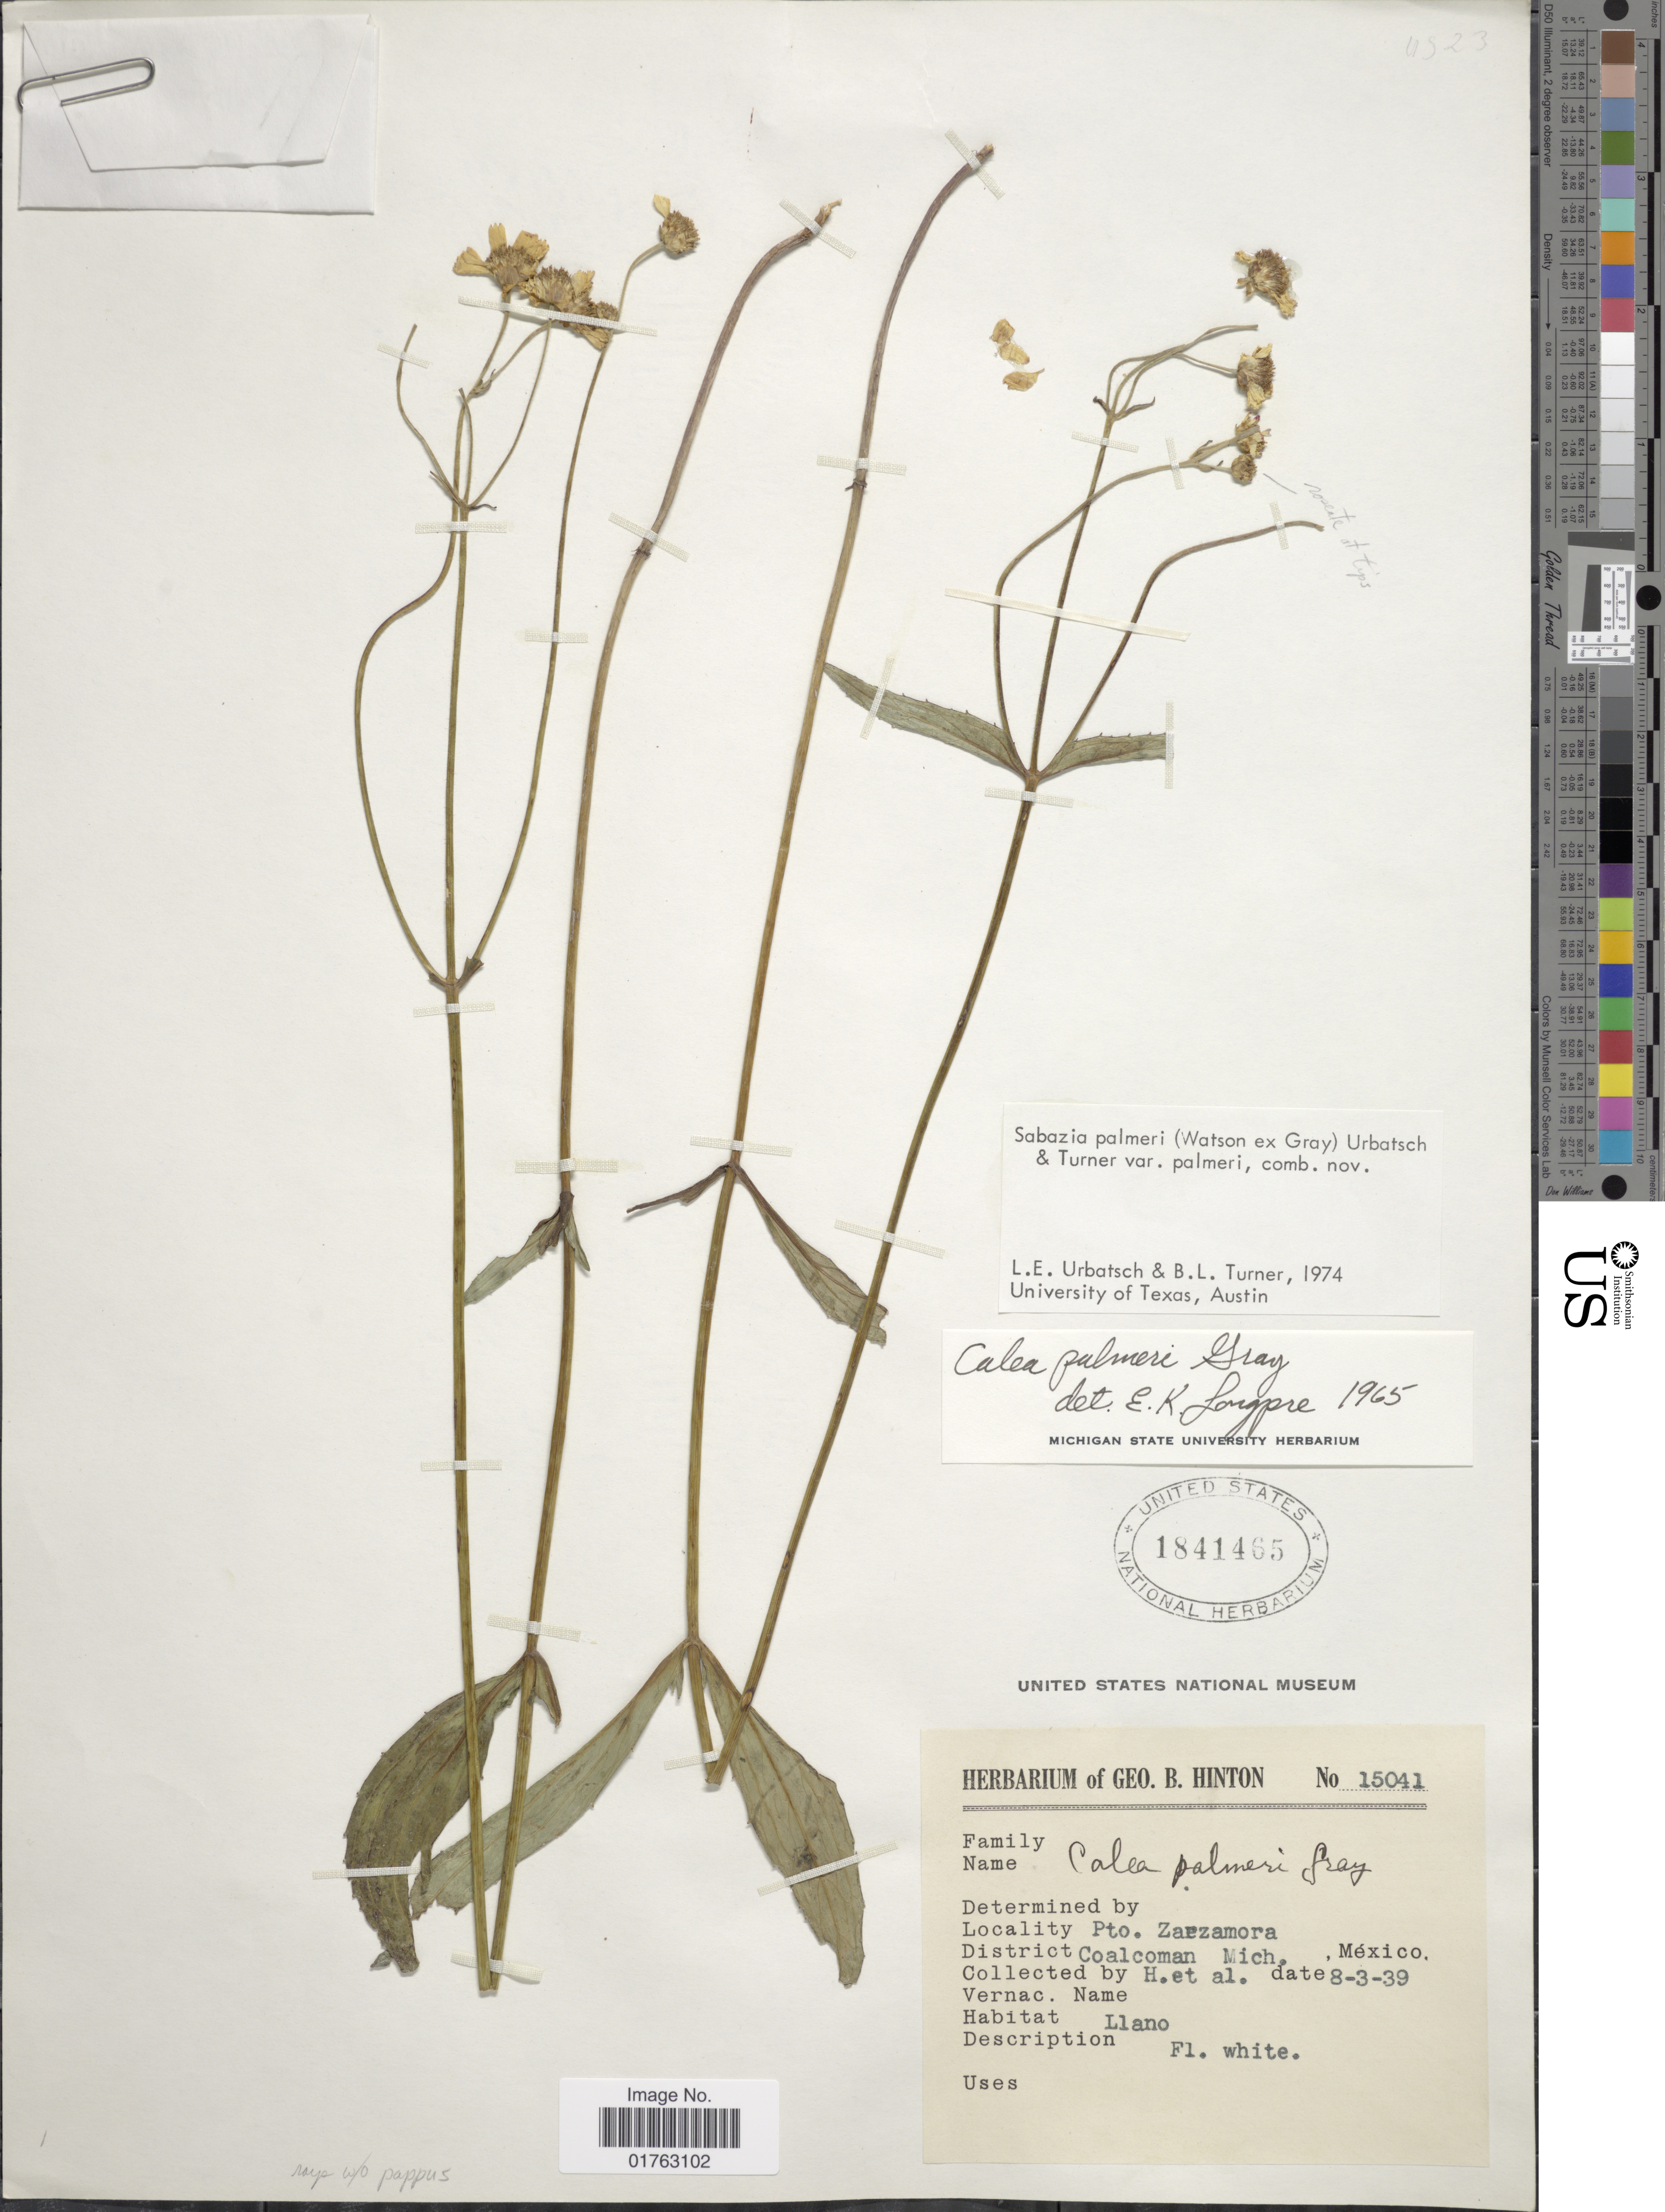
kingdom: Plantae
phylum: Tracheophyta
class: Magnoliopsida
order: Asterales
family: Asteraceae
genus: Sabazia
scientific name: Sabazia palmeri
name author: (S. Watson ex A. Gray) & B.L. Turner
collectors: G. B. Hinton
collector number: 15041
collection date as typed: Transcribed d/m/y: 8/3/39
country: Mexico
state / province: Michoacán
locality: Pto. Zarzamora, Coalcoman Mich.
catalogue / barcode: US 1841465